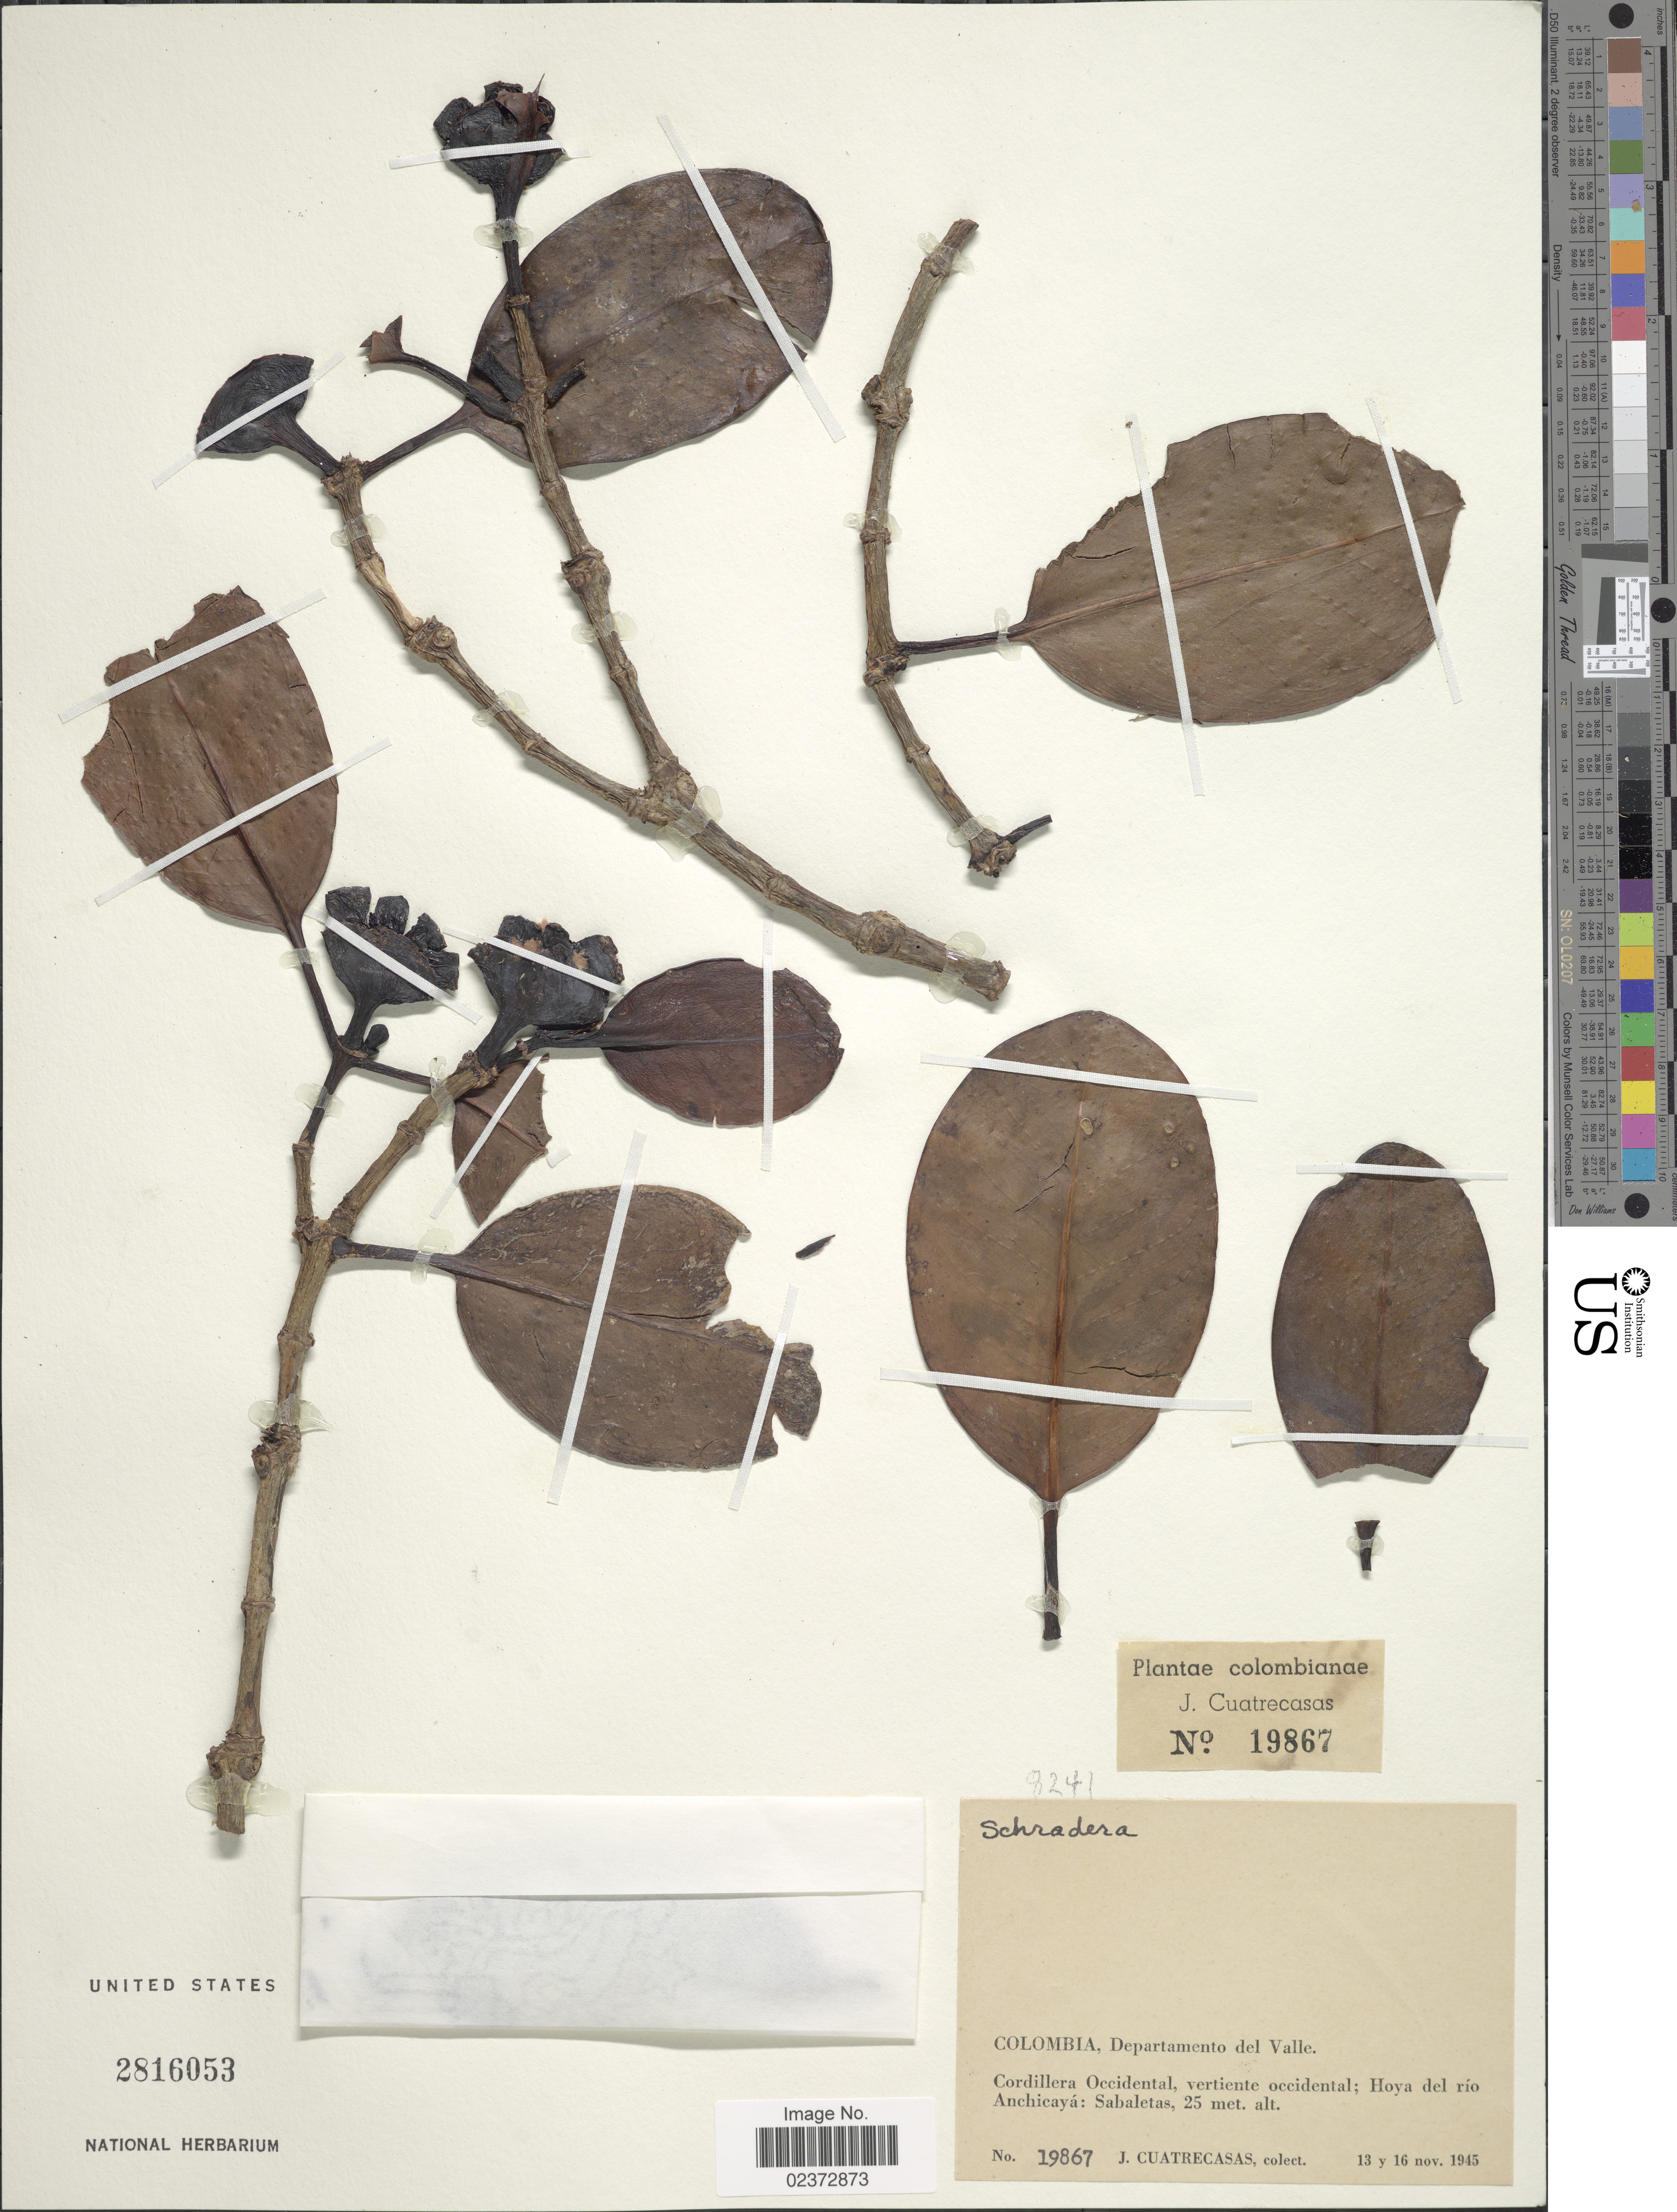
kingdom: Plantae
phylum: Tracheophyta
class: Magnoliopsida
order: Gentianales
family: Rubiaceae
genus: Schradera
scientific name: Schradera sp.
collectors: J. Cuatrecasas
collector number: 19867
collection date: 1945-11-13/1945-11-16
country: Colombia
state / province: Valle del Cauca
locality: Cordillera Occidental, vertiente occidental; Hoya del río Anchicayá: Sabaletas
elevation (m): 25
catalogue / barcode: US 2816053